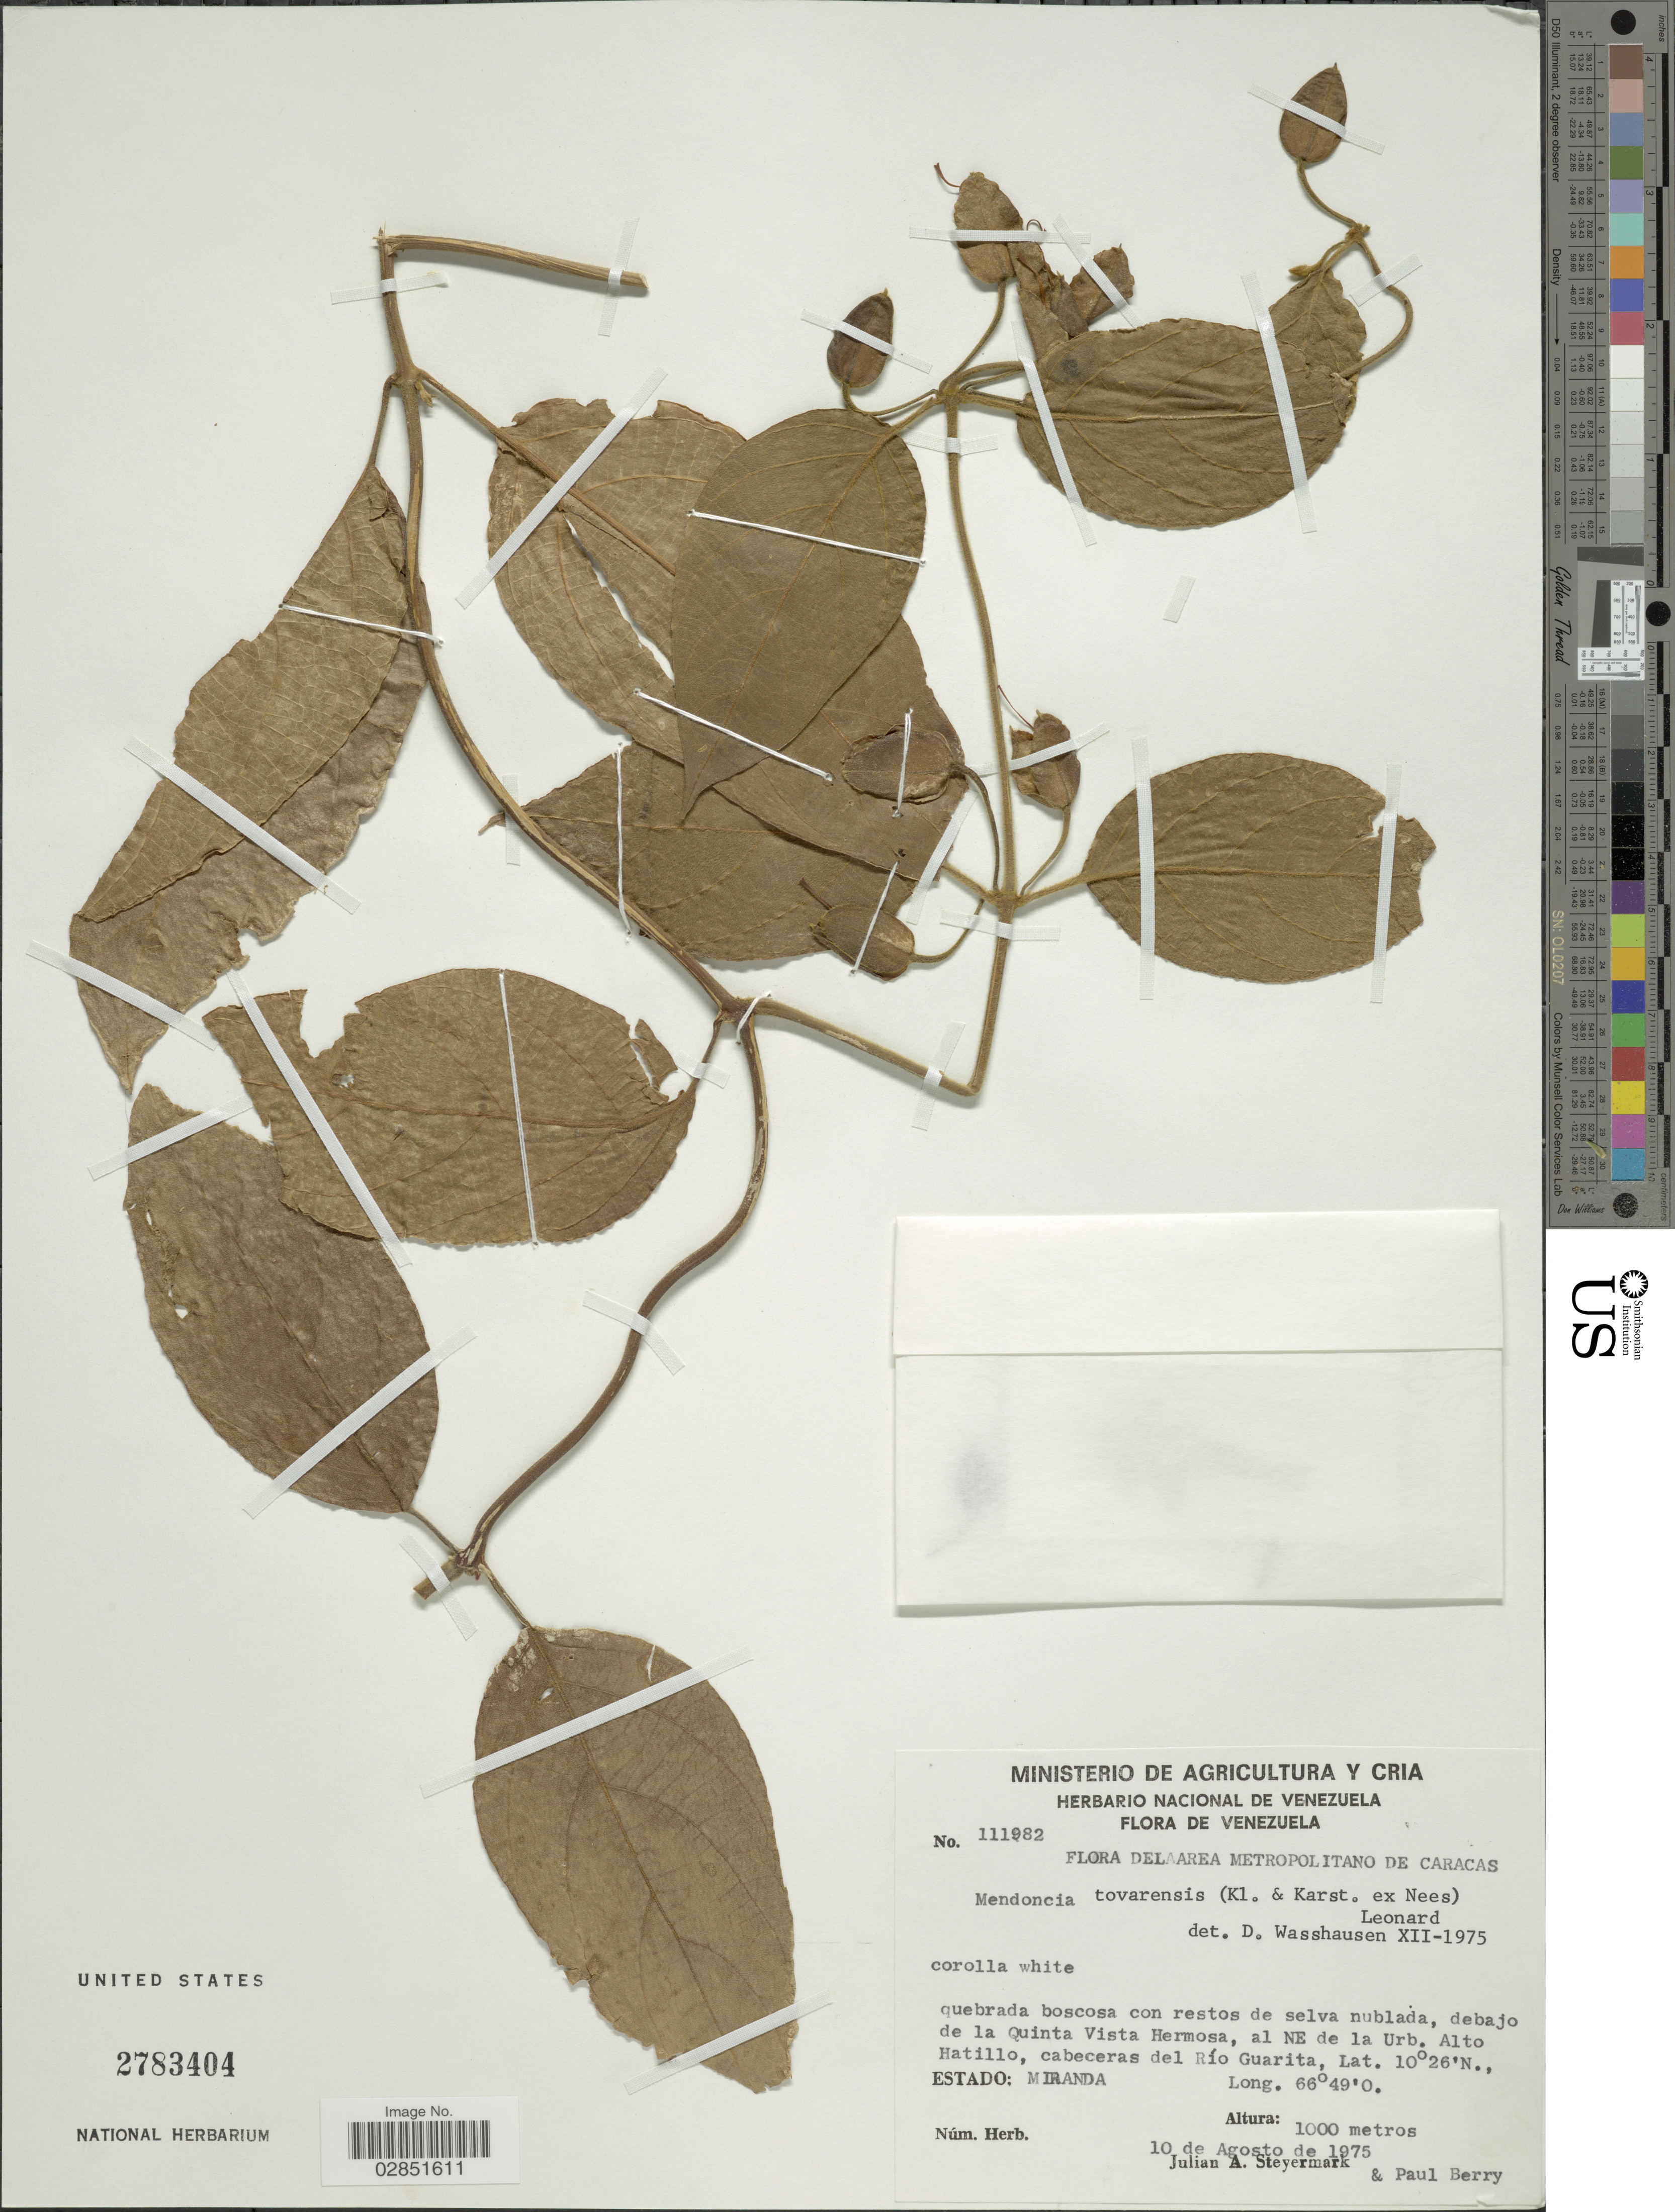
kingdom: Plantae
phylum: Tracheophyta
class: Magnoliopsida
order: Lamiales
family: Acanthaceae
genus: Mendoncia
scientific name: Mendoncia tovarensis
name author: (Klotzsch & H. Karst. ex Nees) Leonard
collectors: J. Steyermark & P. E. Berry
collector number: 111982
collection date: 1975-08-10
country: Venezuela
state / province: Miranda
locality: Quebrada boscosa con restos de selva nublada, debajo de la Quinta Vista Hermosa, al NE de la Urb. Alto Hatillo, cabeceras del Río Guarita.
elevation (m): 1000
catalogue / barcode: US 2783404